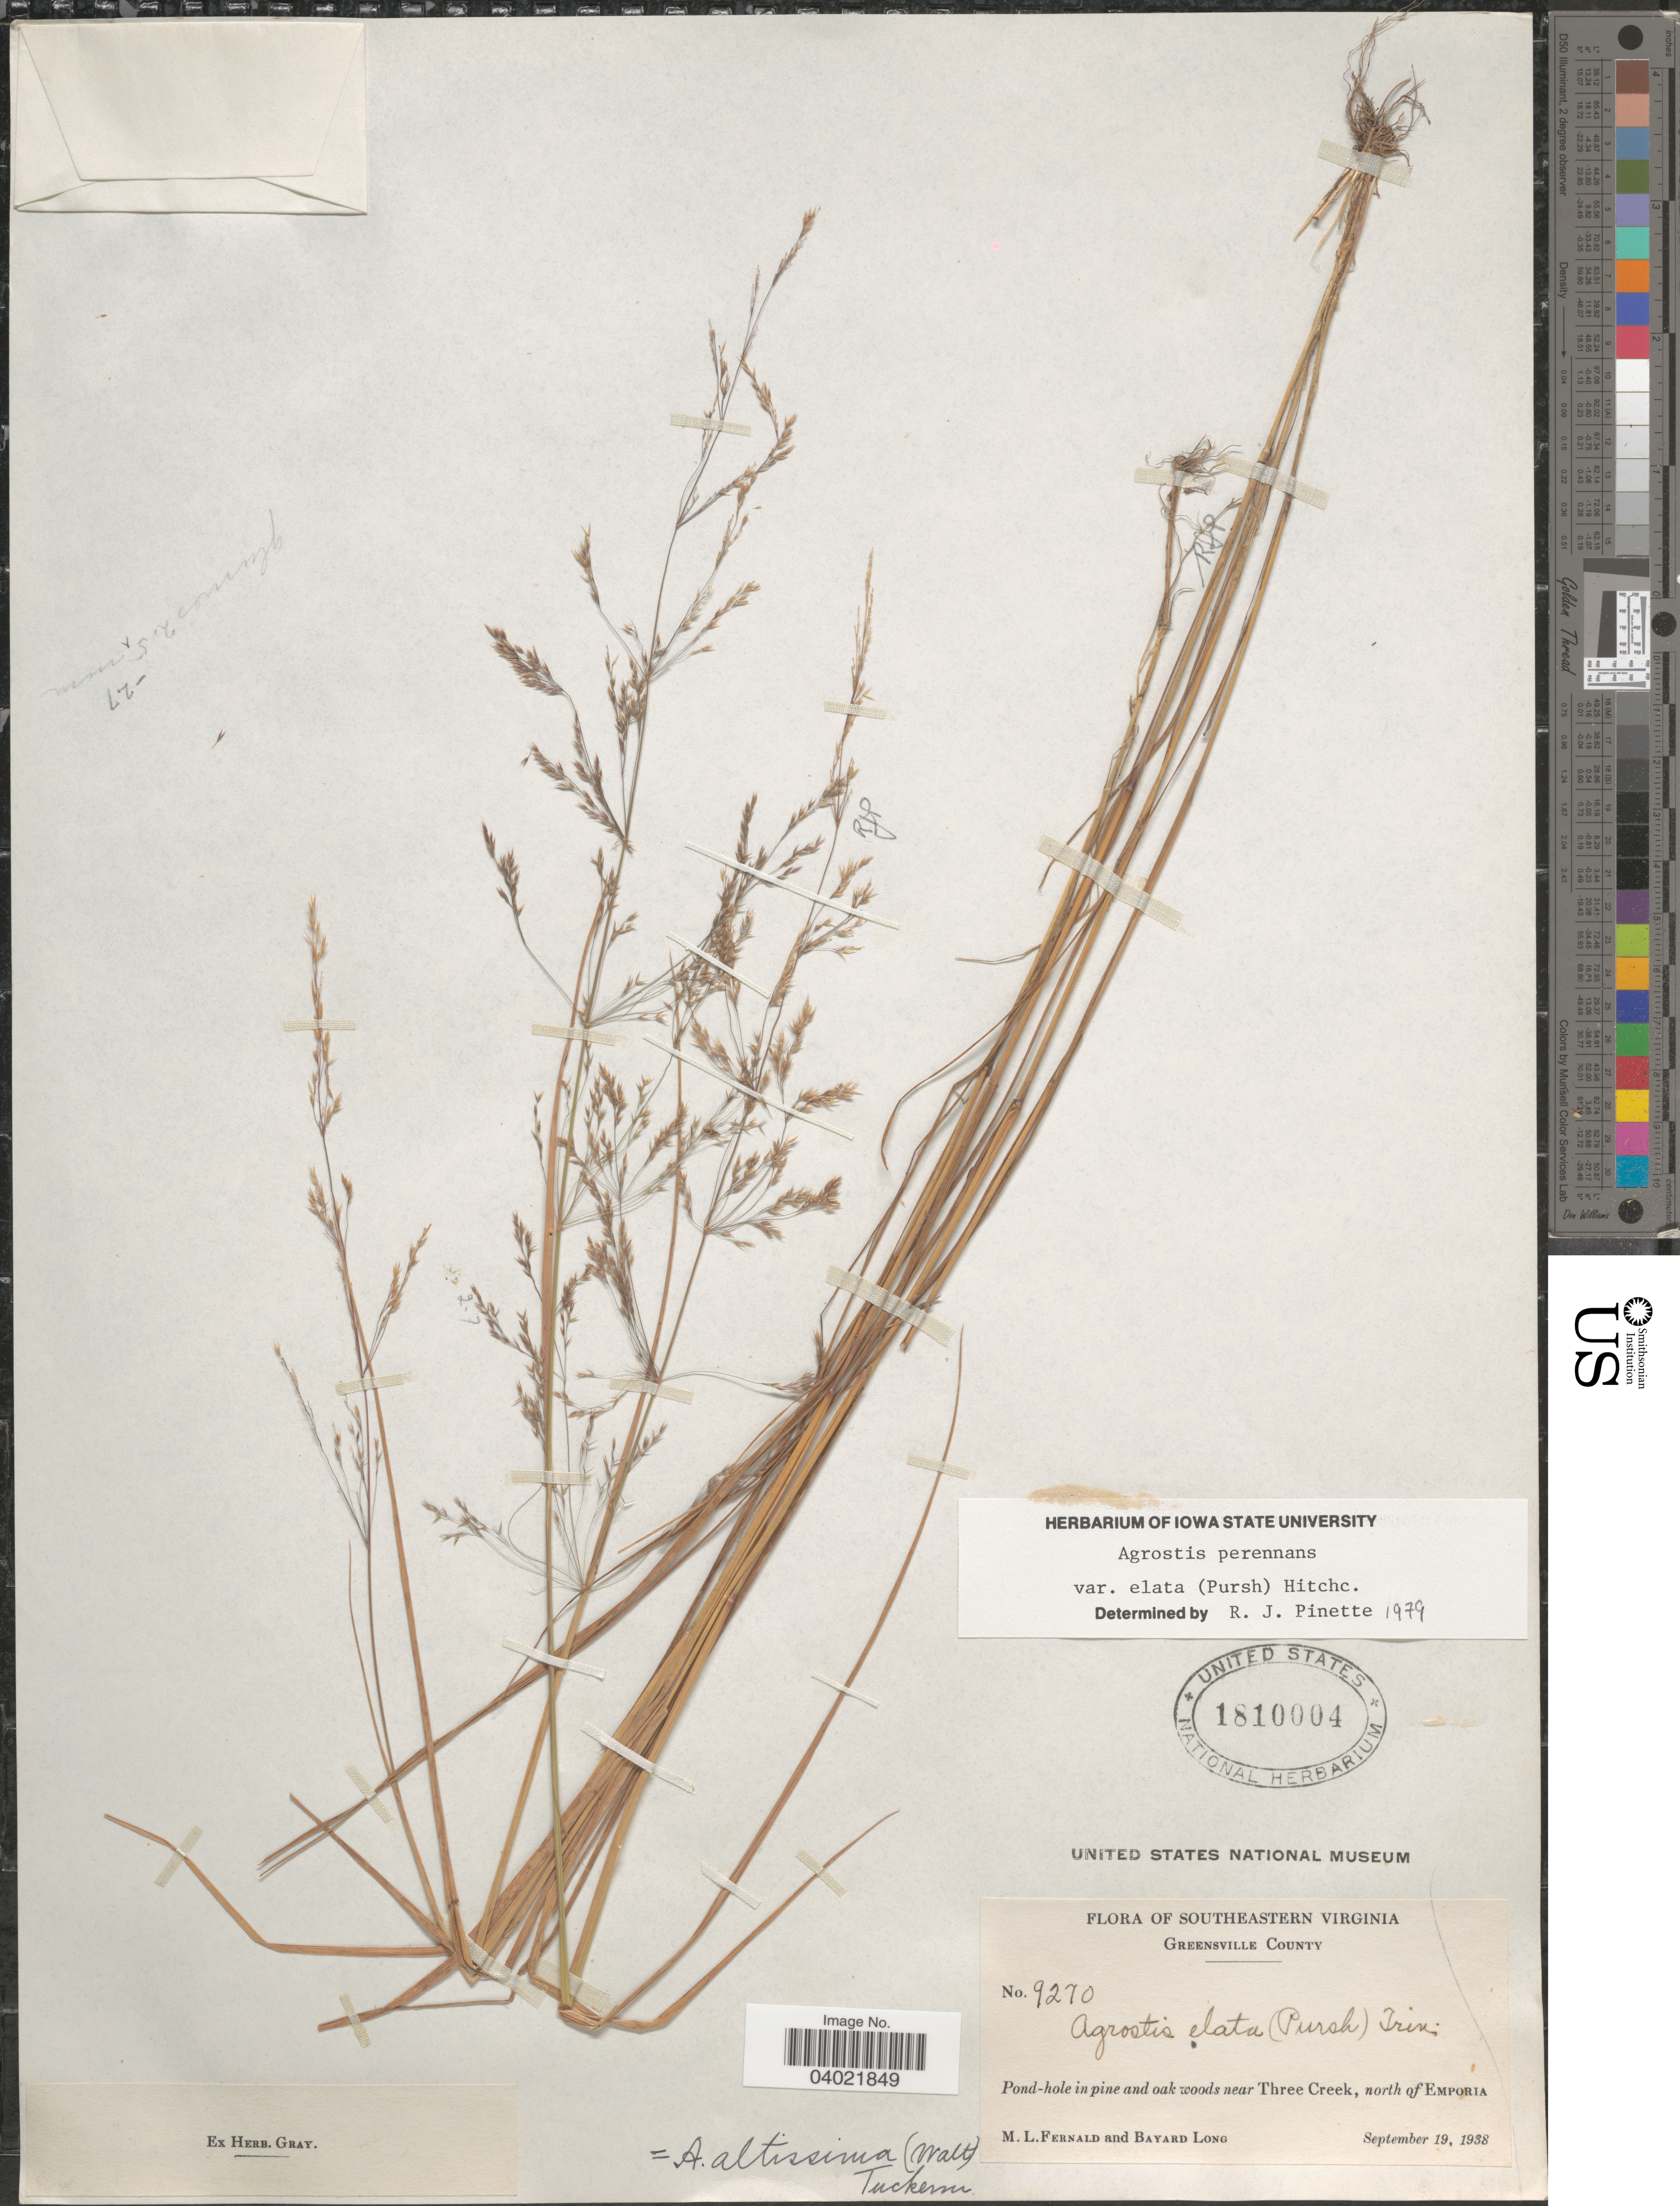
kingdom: Plantae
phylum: Tracheophyta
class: Liliopsida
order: Poales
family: Poaceae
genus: Agrostis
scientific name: Agrostis perennans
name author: (Walter) Tuck.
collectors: M. L. Fernald & B. Long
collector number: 9270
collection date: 1938-09-19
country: United States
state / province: Virginia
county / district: Greensville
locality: Southeastern Virginia. Greensville County. Near Three Creek, north of Emporia.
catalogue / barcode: US 1810004